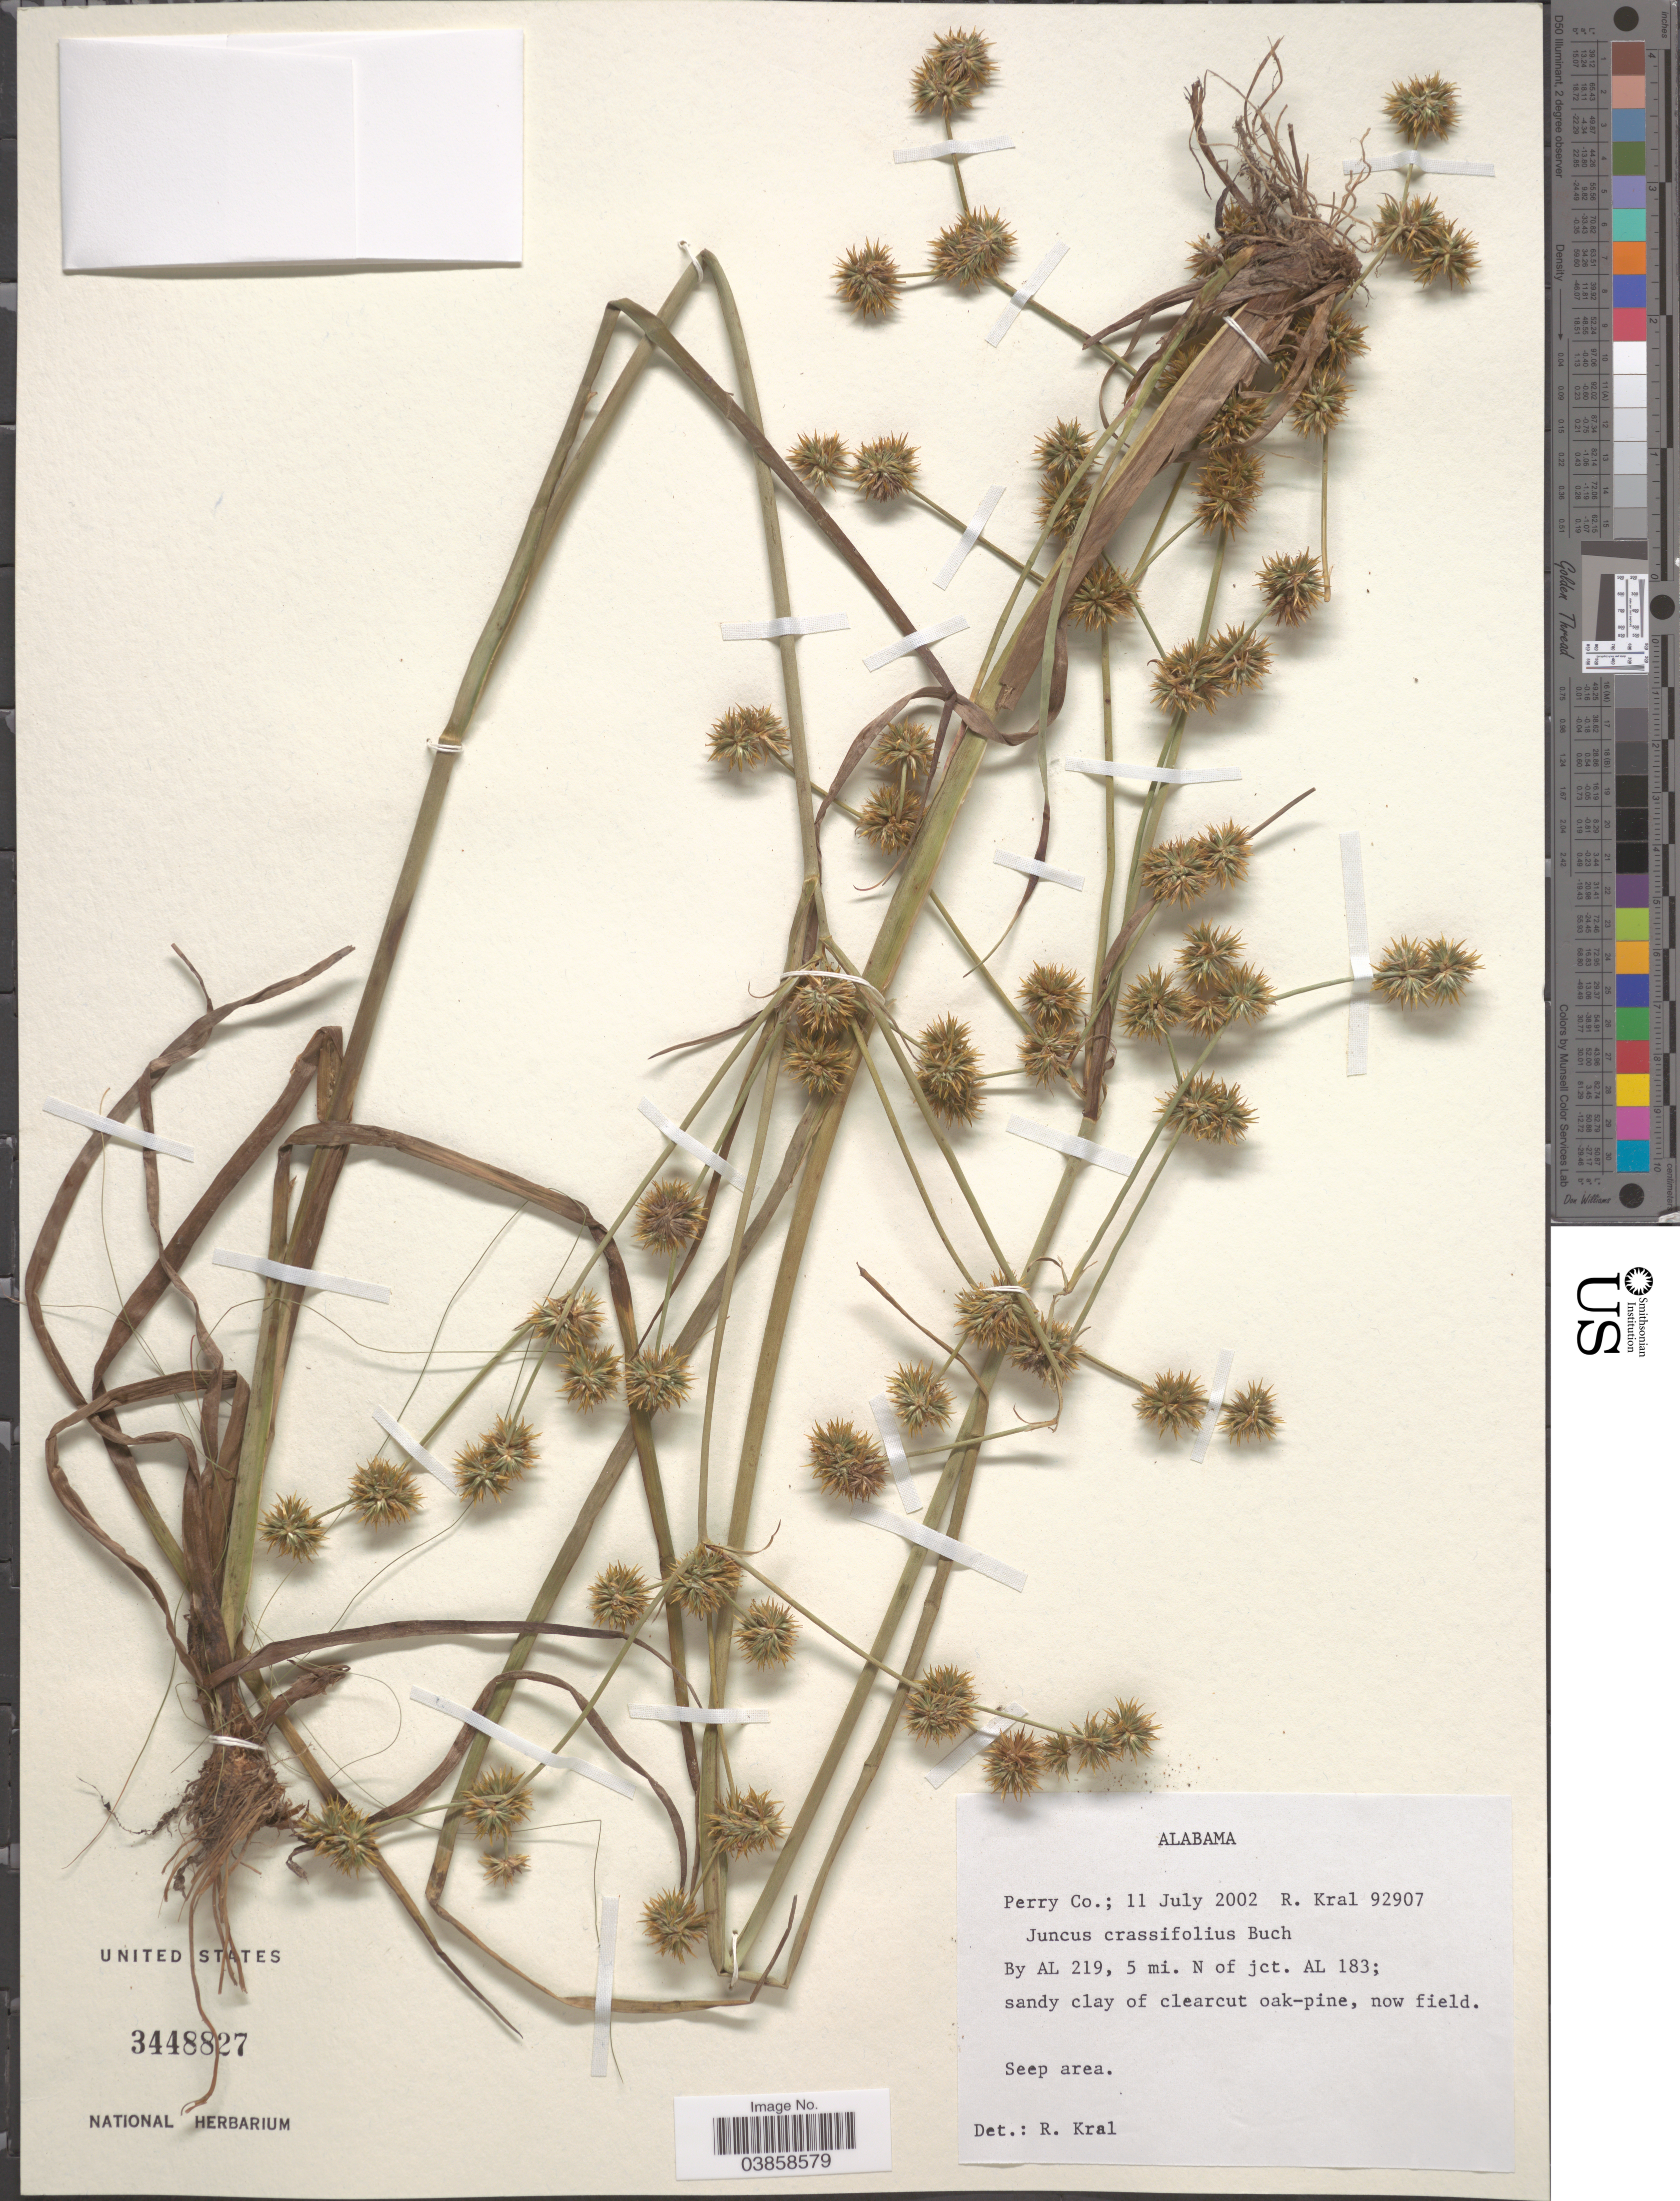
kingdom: Plantae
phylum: Tracheophyta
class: Liliopsida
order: Poales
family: Juncaceae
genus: Juncus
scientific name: Juncus validus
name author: Coville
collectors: R. Kral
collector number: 92907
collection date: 2002-07-11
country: United States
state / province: Alabama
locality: Perry Co.; By AL 219, 5 mi. N of jct. AL 183.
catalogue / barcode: US 3448827